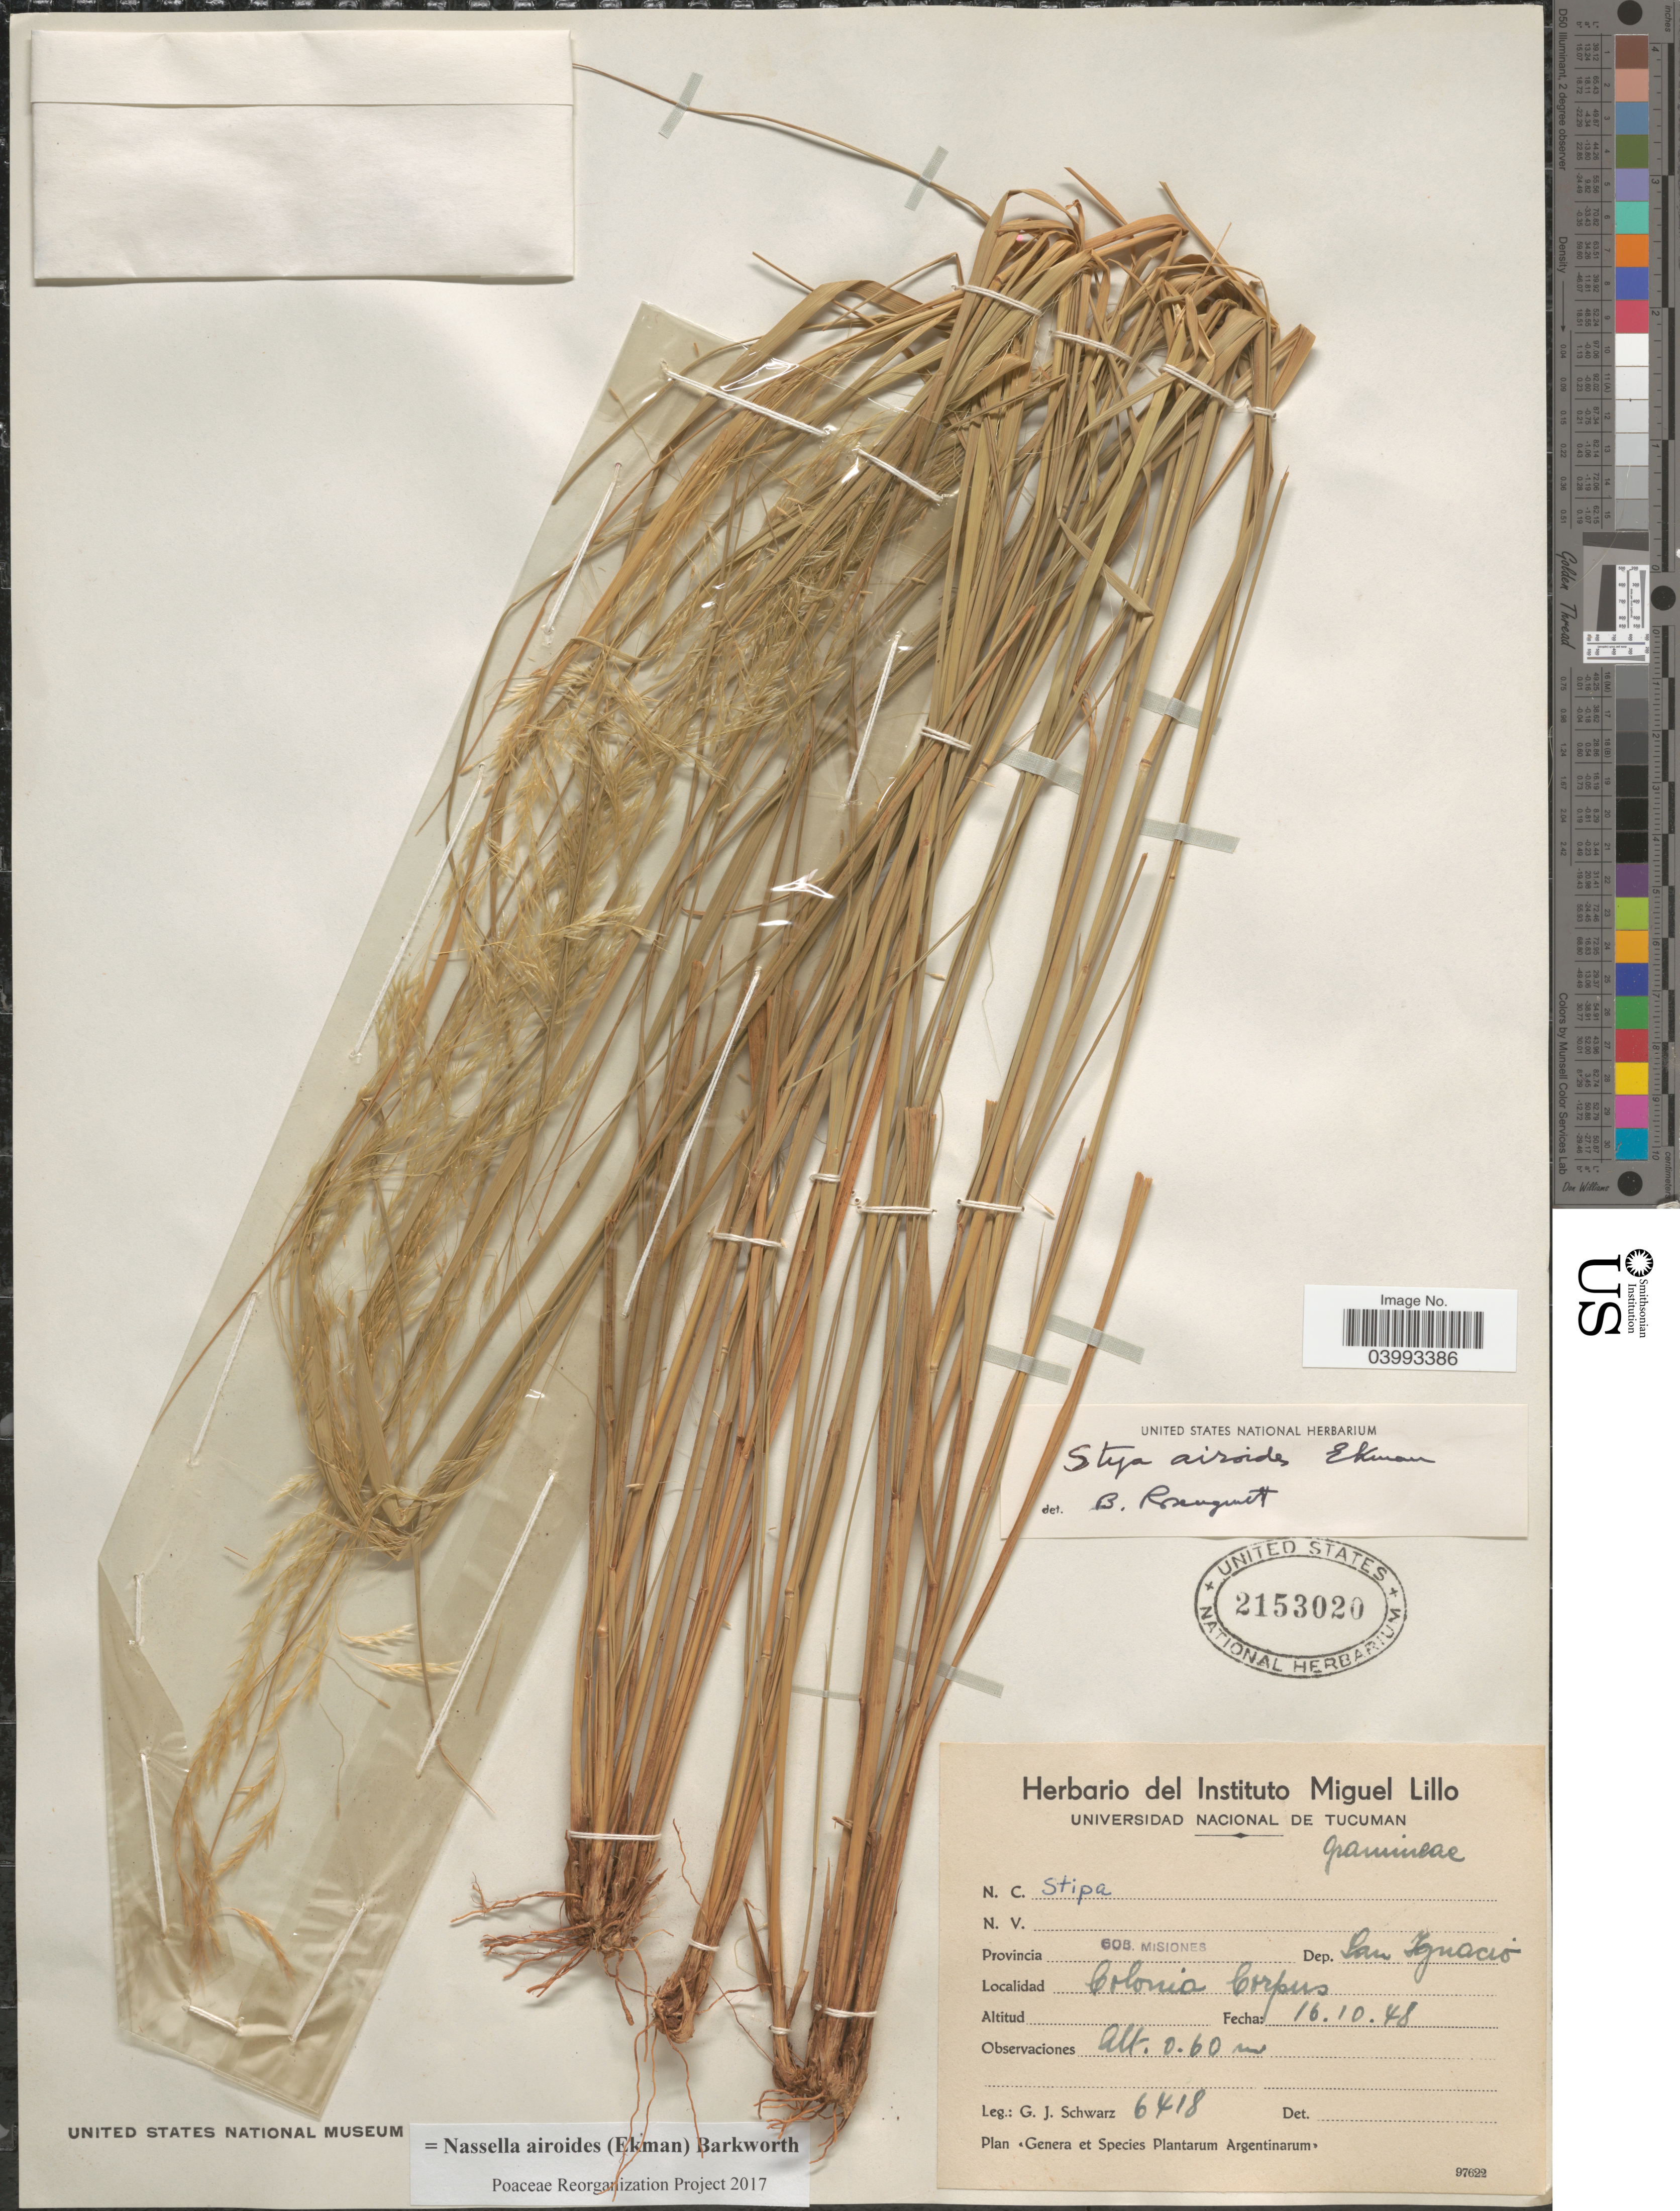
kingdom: Plantae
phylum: Tracheophyta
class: Liliopsida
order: Poales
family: Poaceae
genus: Nassella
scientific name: Nassella airoides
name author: (Ekman) Barkworth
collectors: G. J. Schwarz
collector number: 6418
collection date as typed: Transcribed d/m/y: 16/10/48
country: Argentina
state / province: Misiones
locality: Gob. Misiones. Dep. San Ignacio. Colonia Corpus.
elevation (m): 0.6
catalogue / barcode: US 2153020